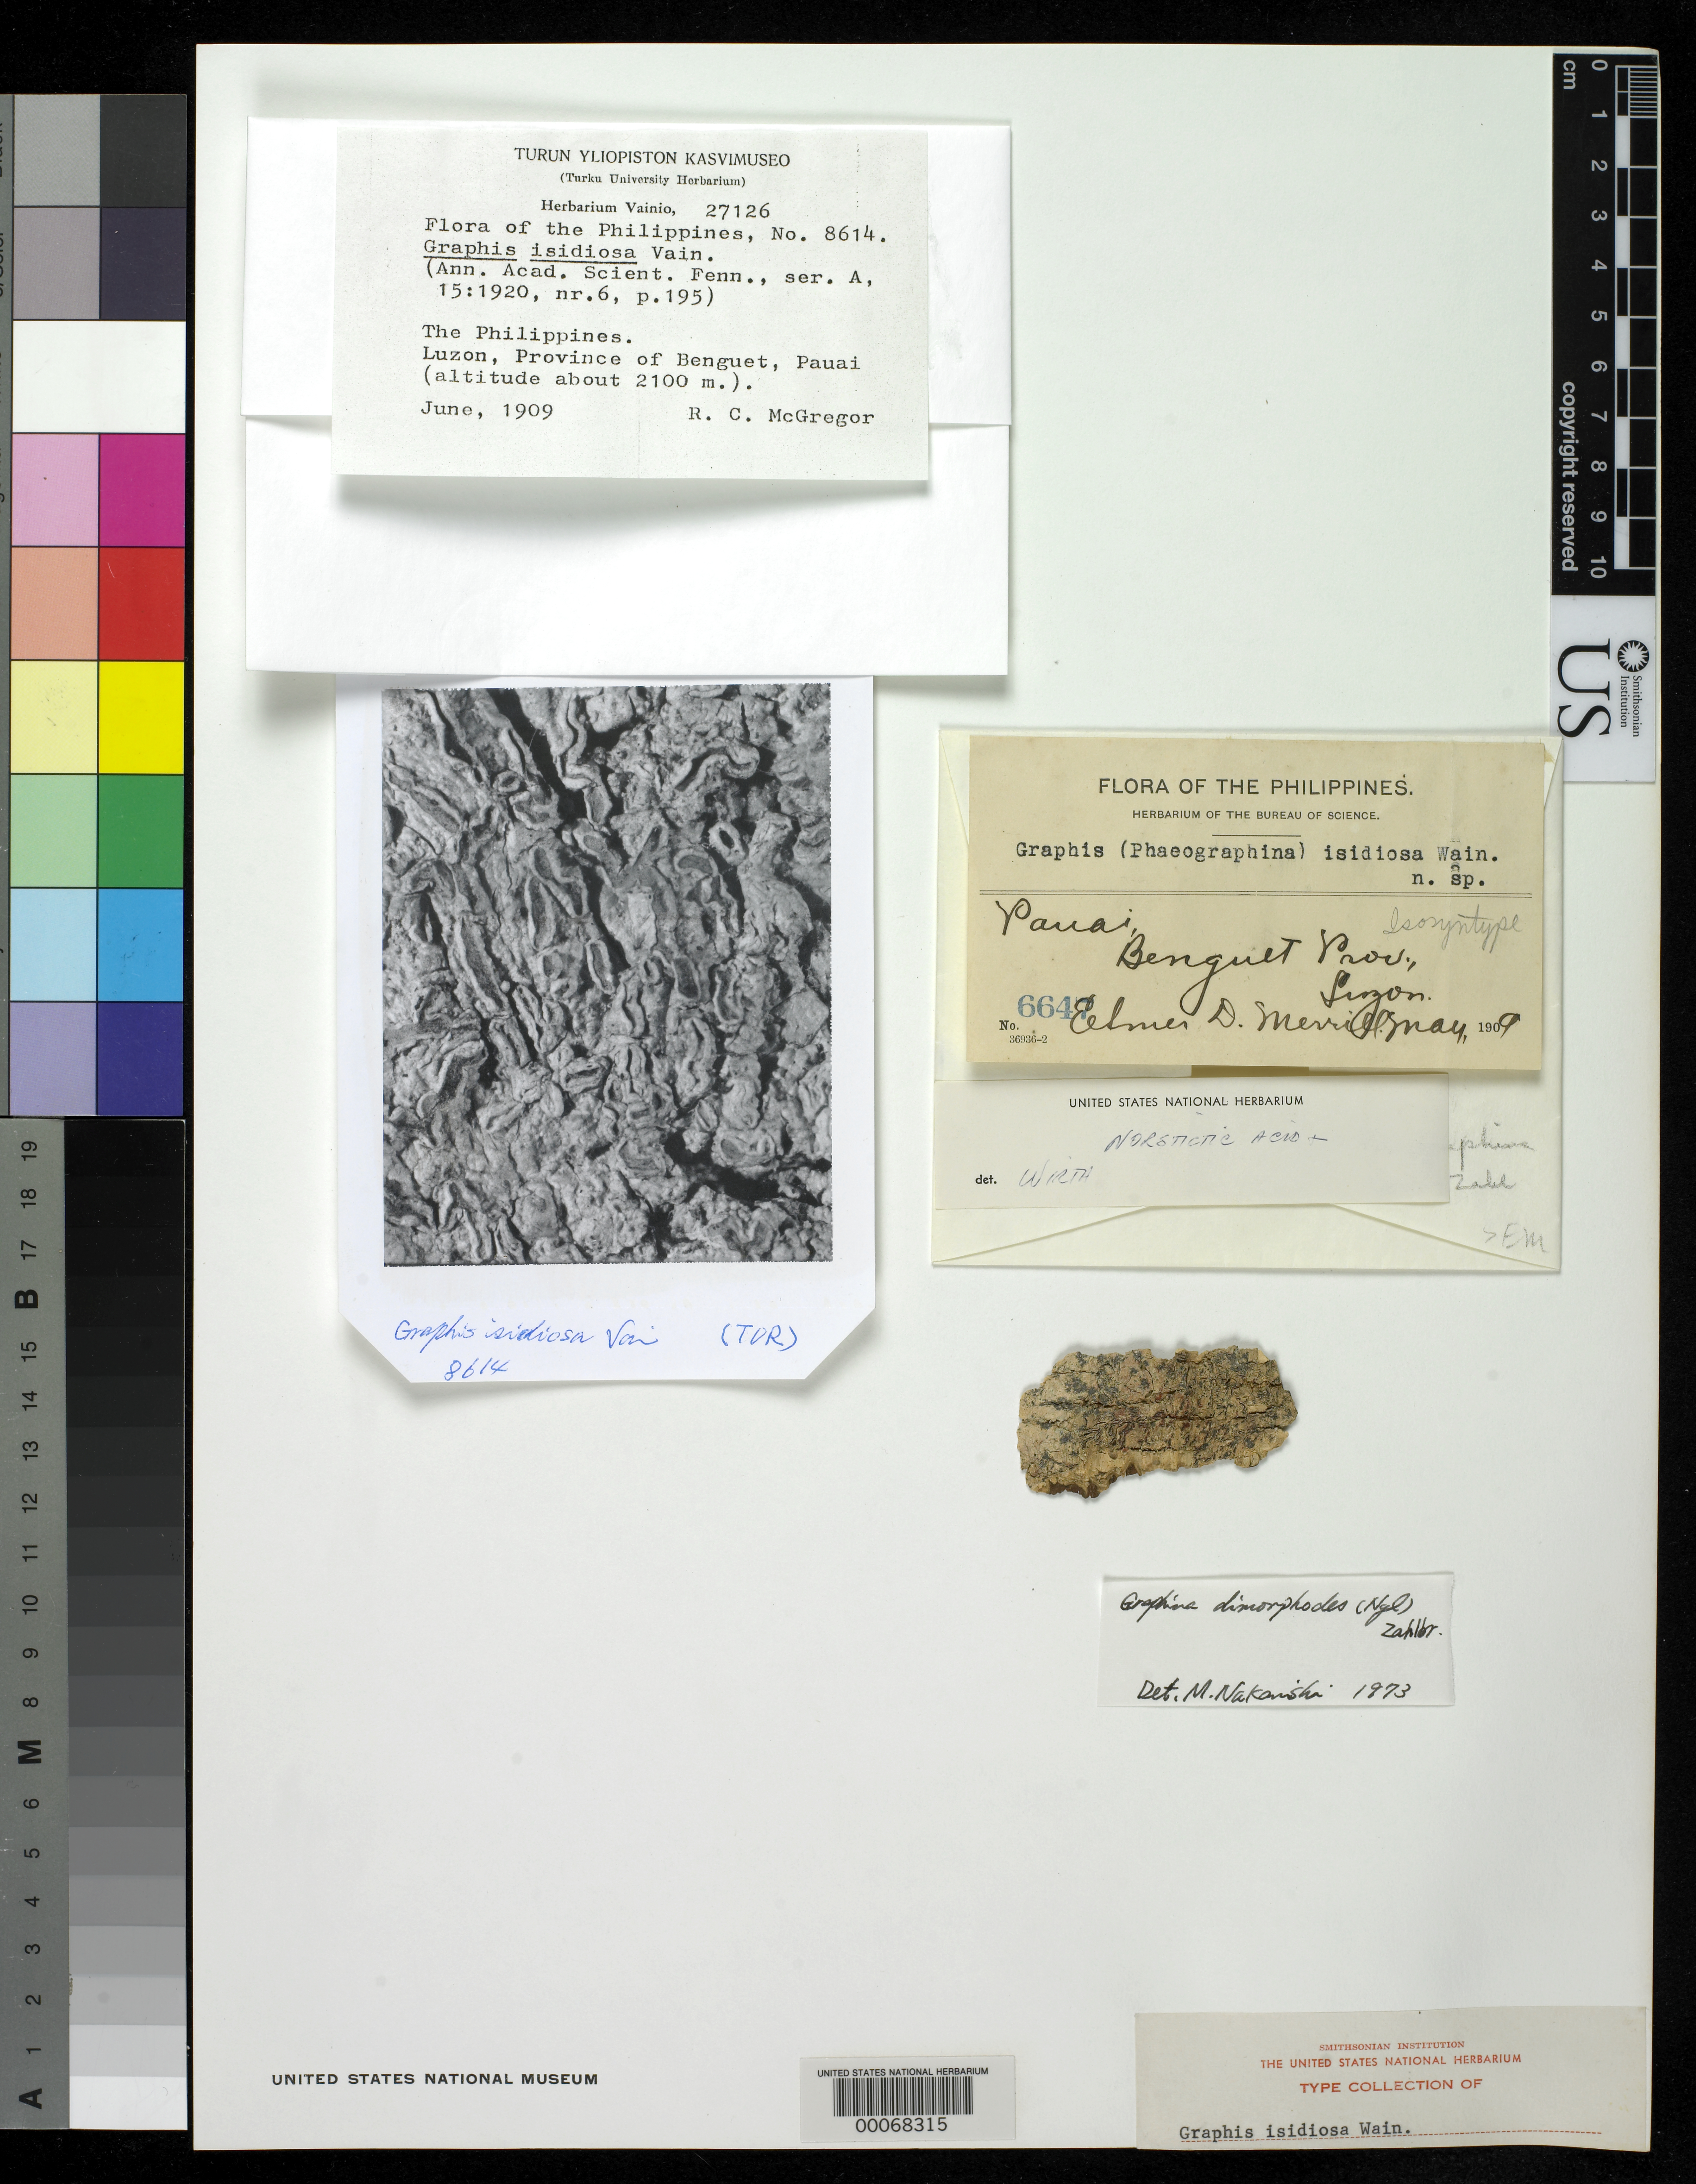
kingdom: Fungi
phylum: Ascomycota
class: Lecanoromycetes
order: Ostropales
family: Graphidaceae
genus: Graphis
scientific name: Graphis isidiosa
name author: Vain.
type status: Isosyntype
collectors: E. D. Merrill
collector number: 6647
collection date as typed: Jun 1909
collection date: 1909-06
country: Philippines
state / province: Cordillera (Administrative Region)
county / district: Benguet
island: Luzon